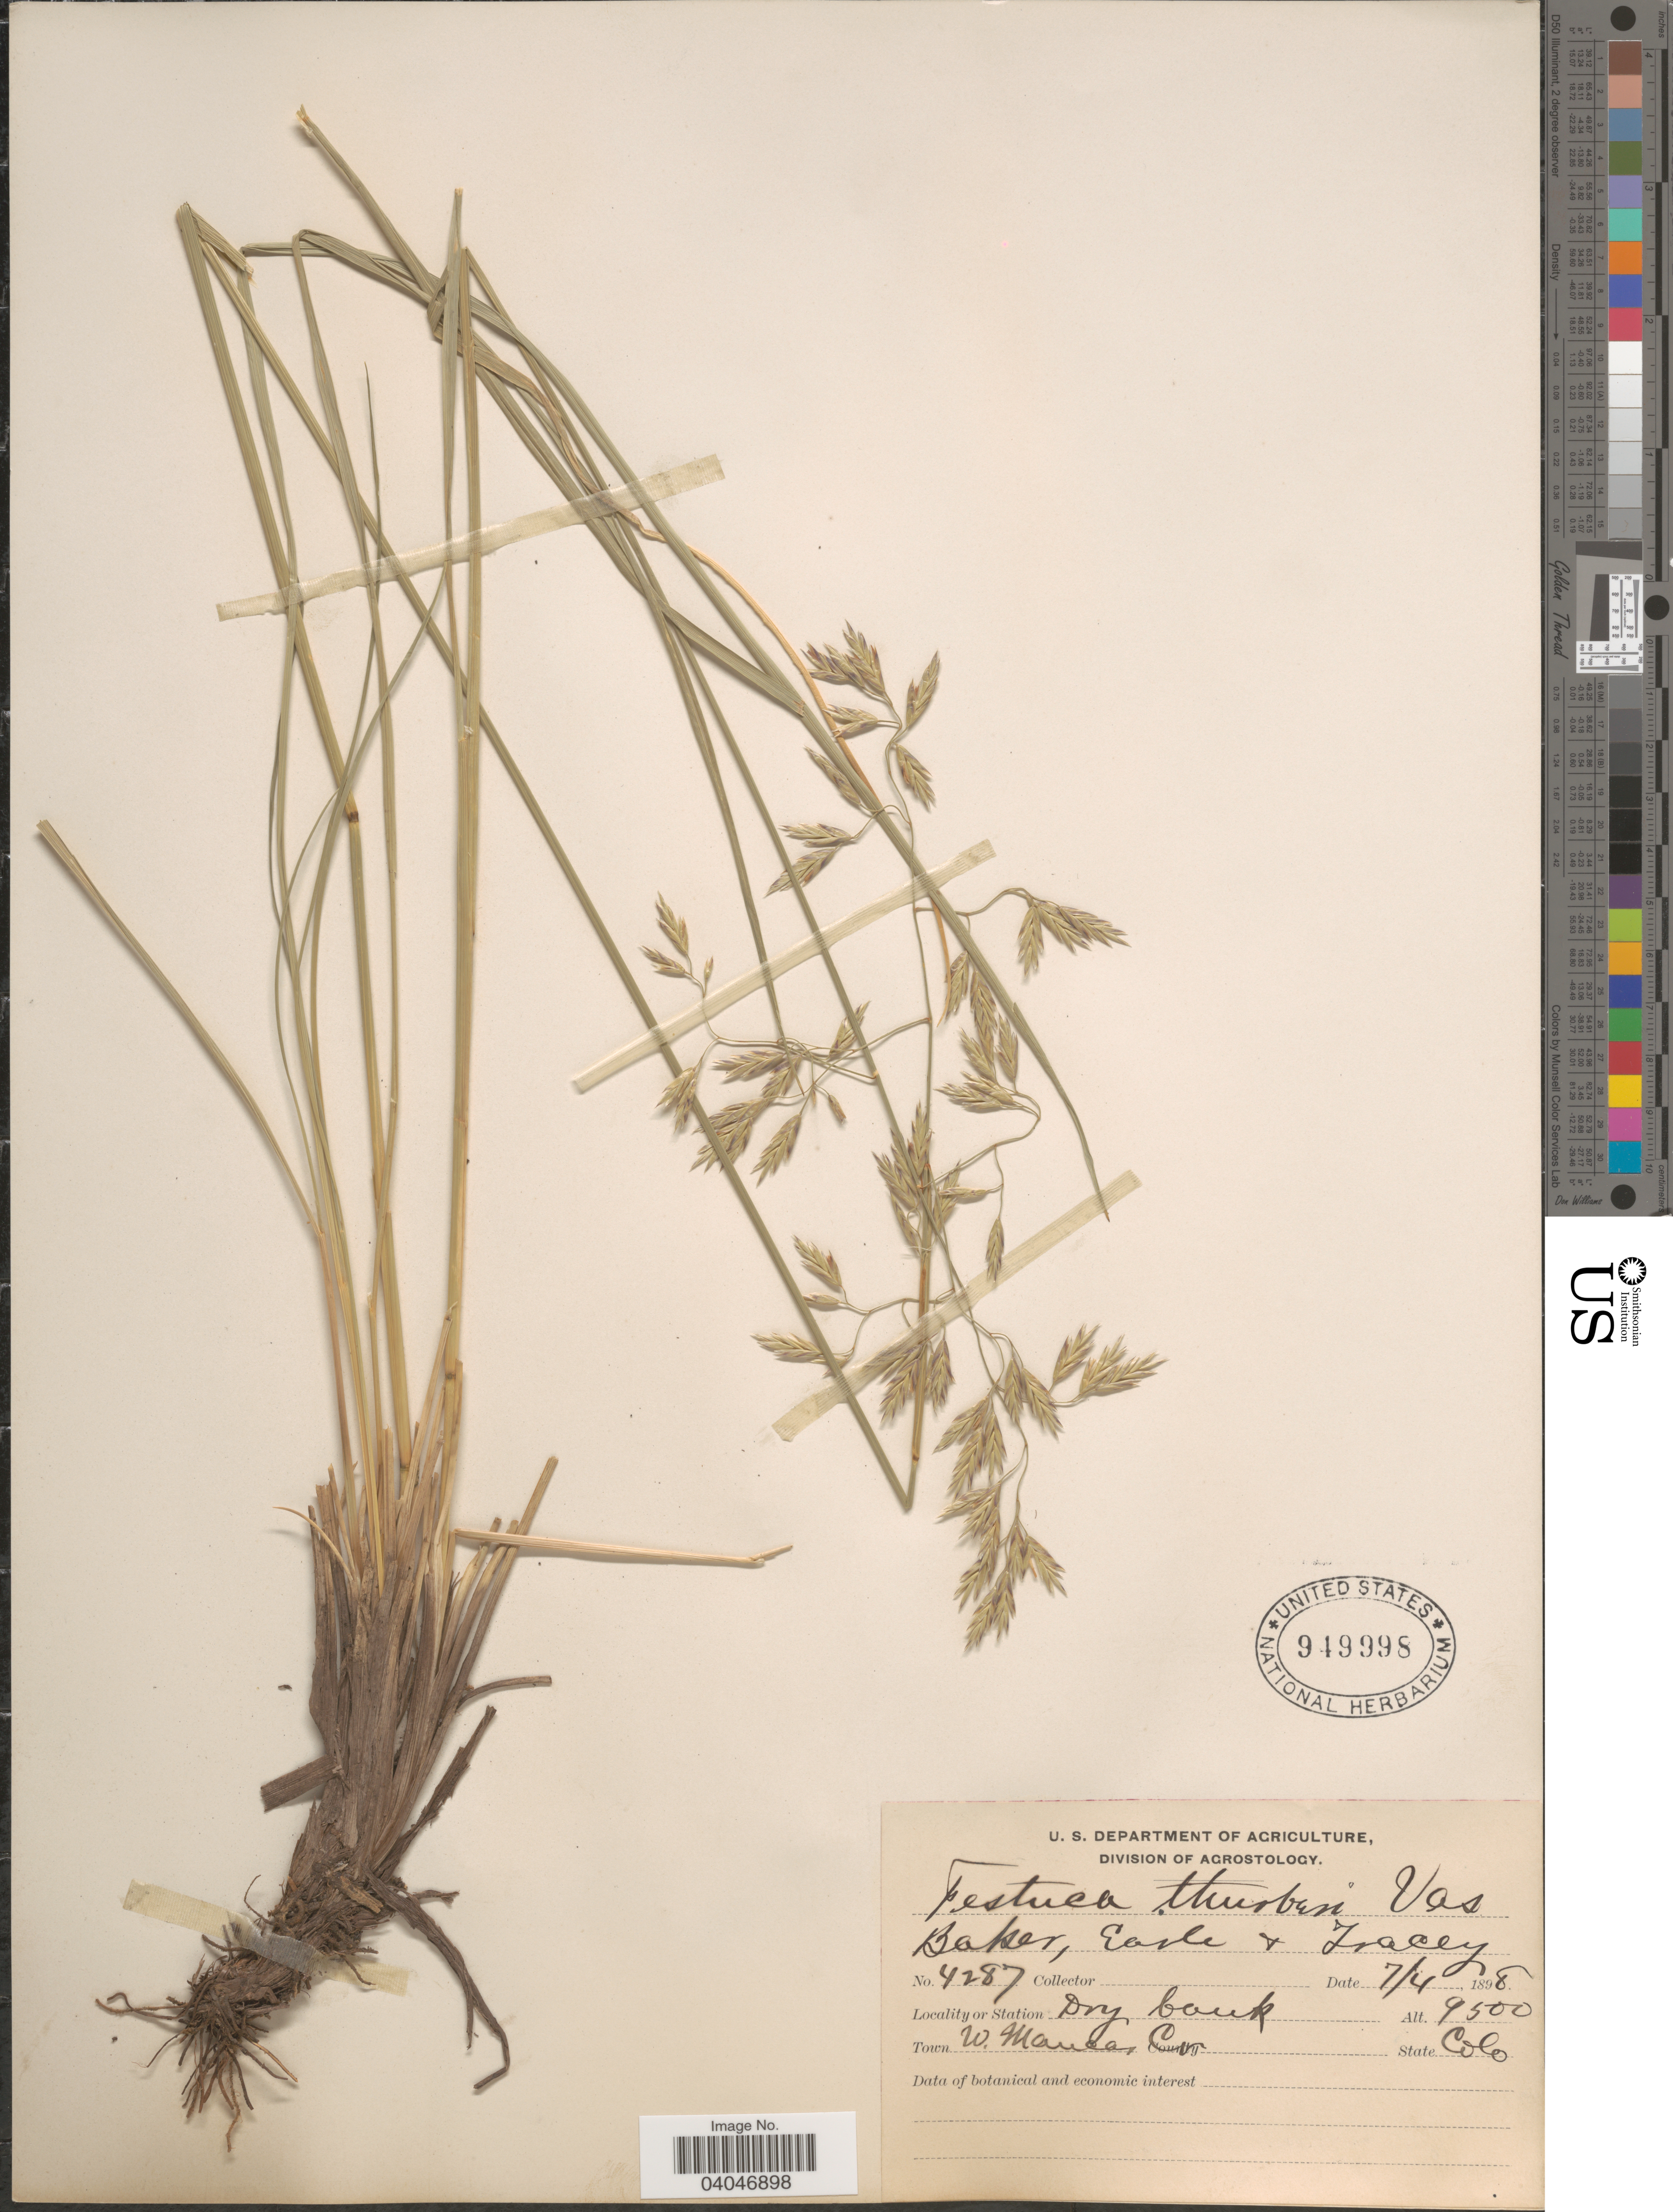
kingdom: Plantae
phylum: Tracheophyta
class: Liliopsida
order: Poales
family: Poaceae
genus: Festuca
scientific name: Festuca thurberi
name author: Vasey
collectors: -- Baker, -. Earle & Tracey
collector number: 4287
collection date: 1898-07-04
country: United States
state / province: Colorado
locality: Town W. Mancas Co.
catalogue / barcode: US 949998